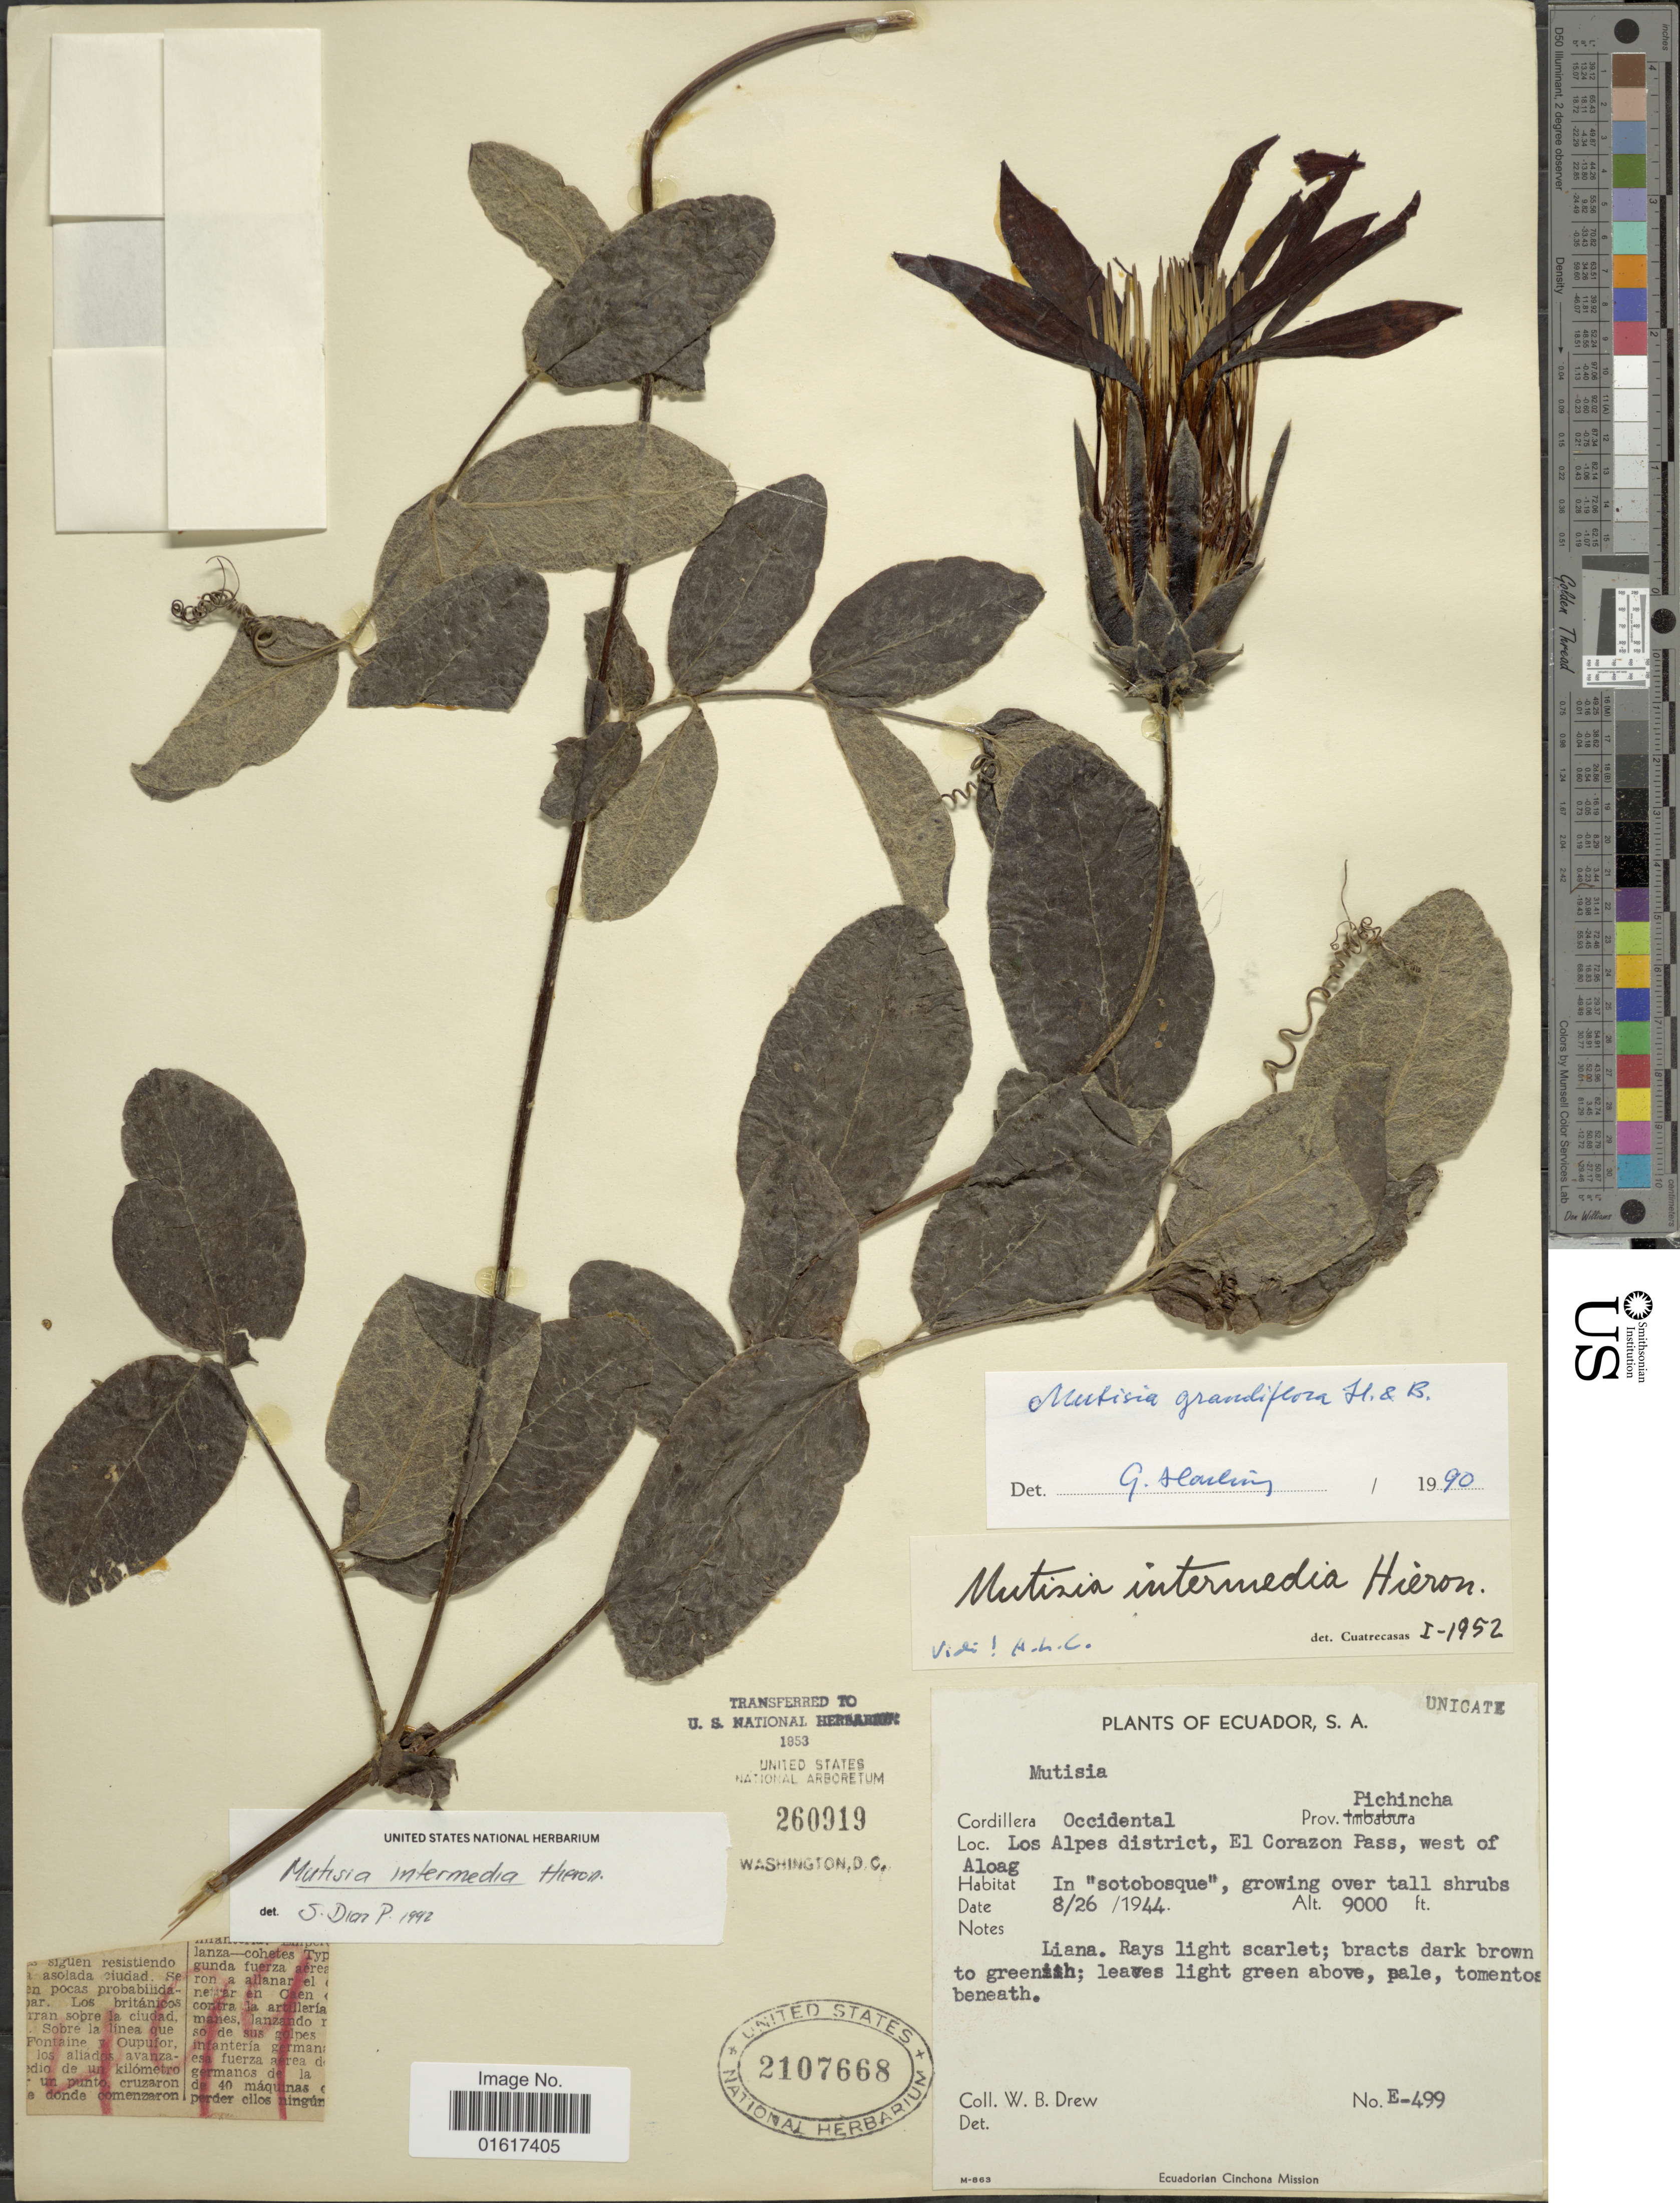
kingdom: Plantae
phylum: Tracheophyta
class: Magnoliopsida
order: Asterales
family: Asteraceae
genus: Mutisia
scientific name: Mutisia intermedia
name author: Hieron.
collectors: W. B. Drew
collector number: E-499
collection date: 1944-08-26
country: Ecuador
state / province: Pichincha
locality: Cordillera Occidental. Los Alpes district, El Corazon Pass, west of Aloag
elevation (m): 2743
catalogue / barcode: US 2107668